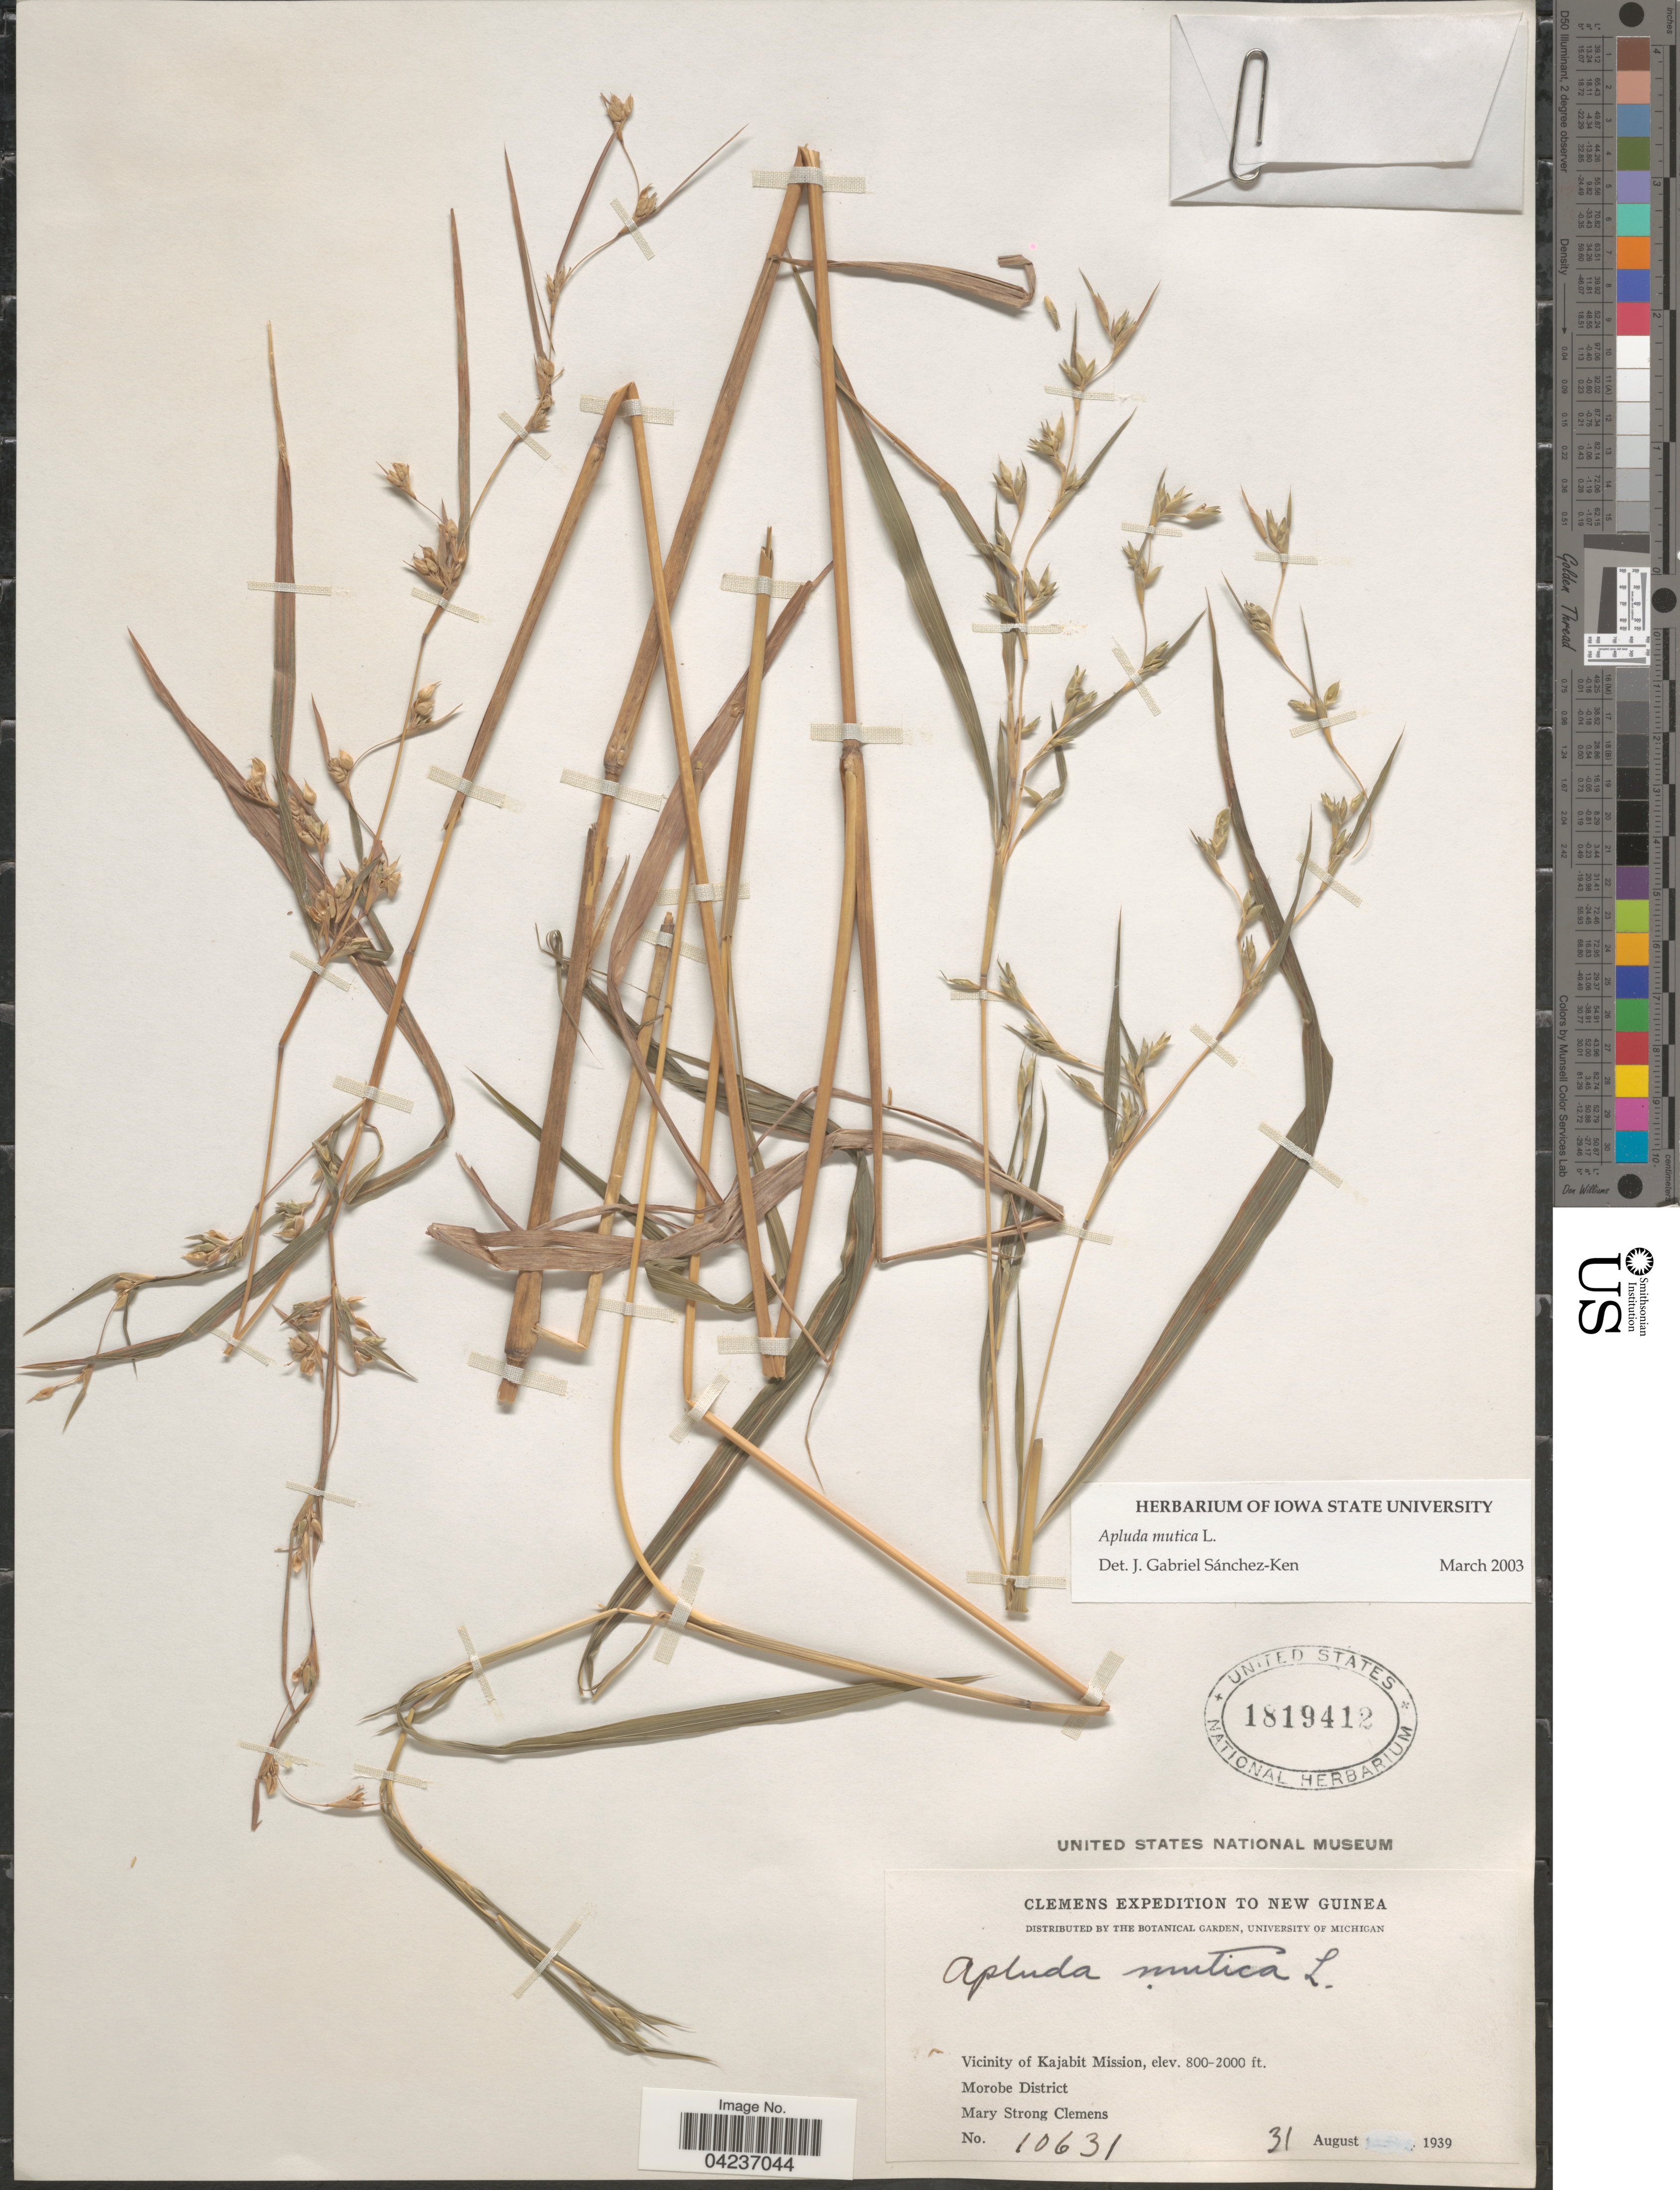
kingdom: Plantae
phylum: Tracheophyta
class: Liliopsida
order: Poales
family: Poaceae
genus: Apluda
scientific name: Apluda mutica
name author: L.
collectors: M. S. Clemens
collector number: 10631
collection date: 1939-08-31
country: Papua New Guinea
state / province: Morobe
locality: Clemens Expedition to New Guinea. Vicinity of Kajabit Mission. Morobe District.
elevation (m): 244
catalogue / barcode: US 1819412